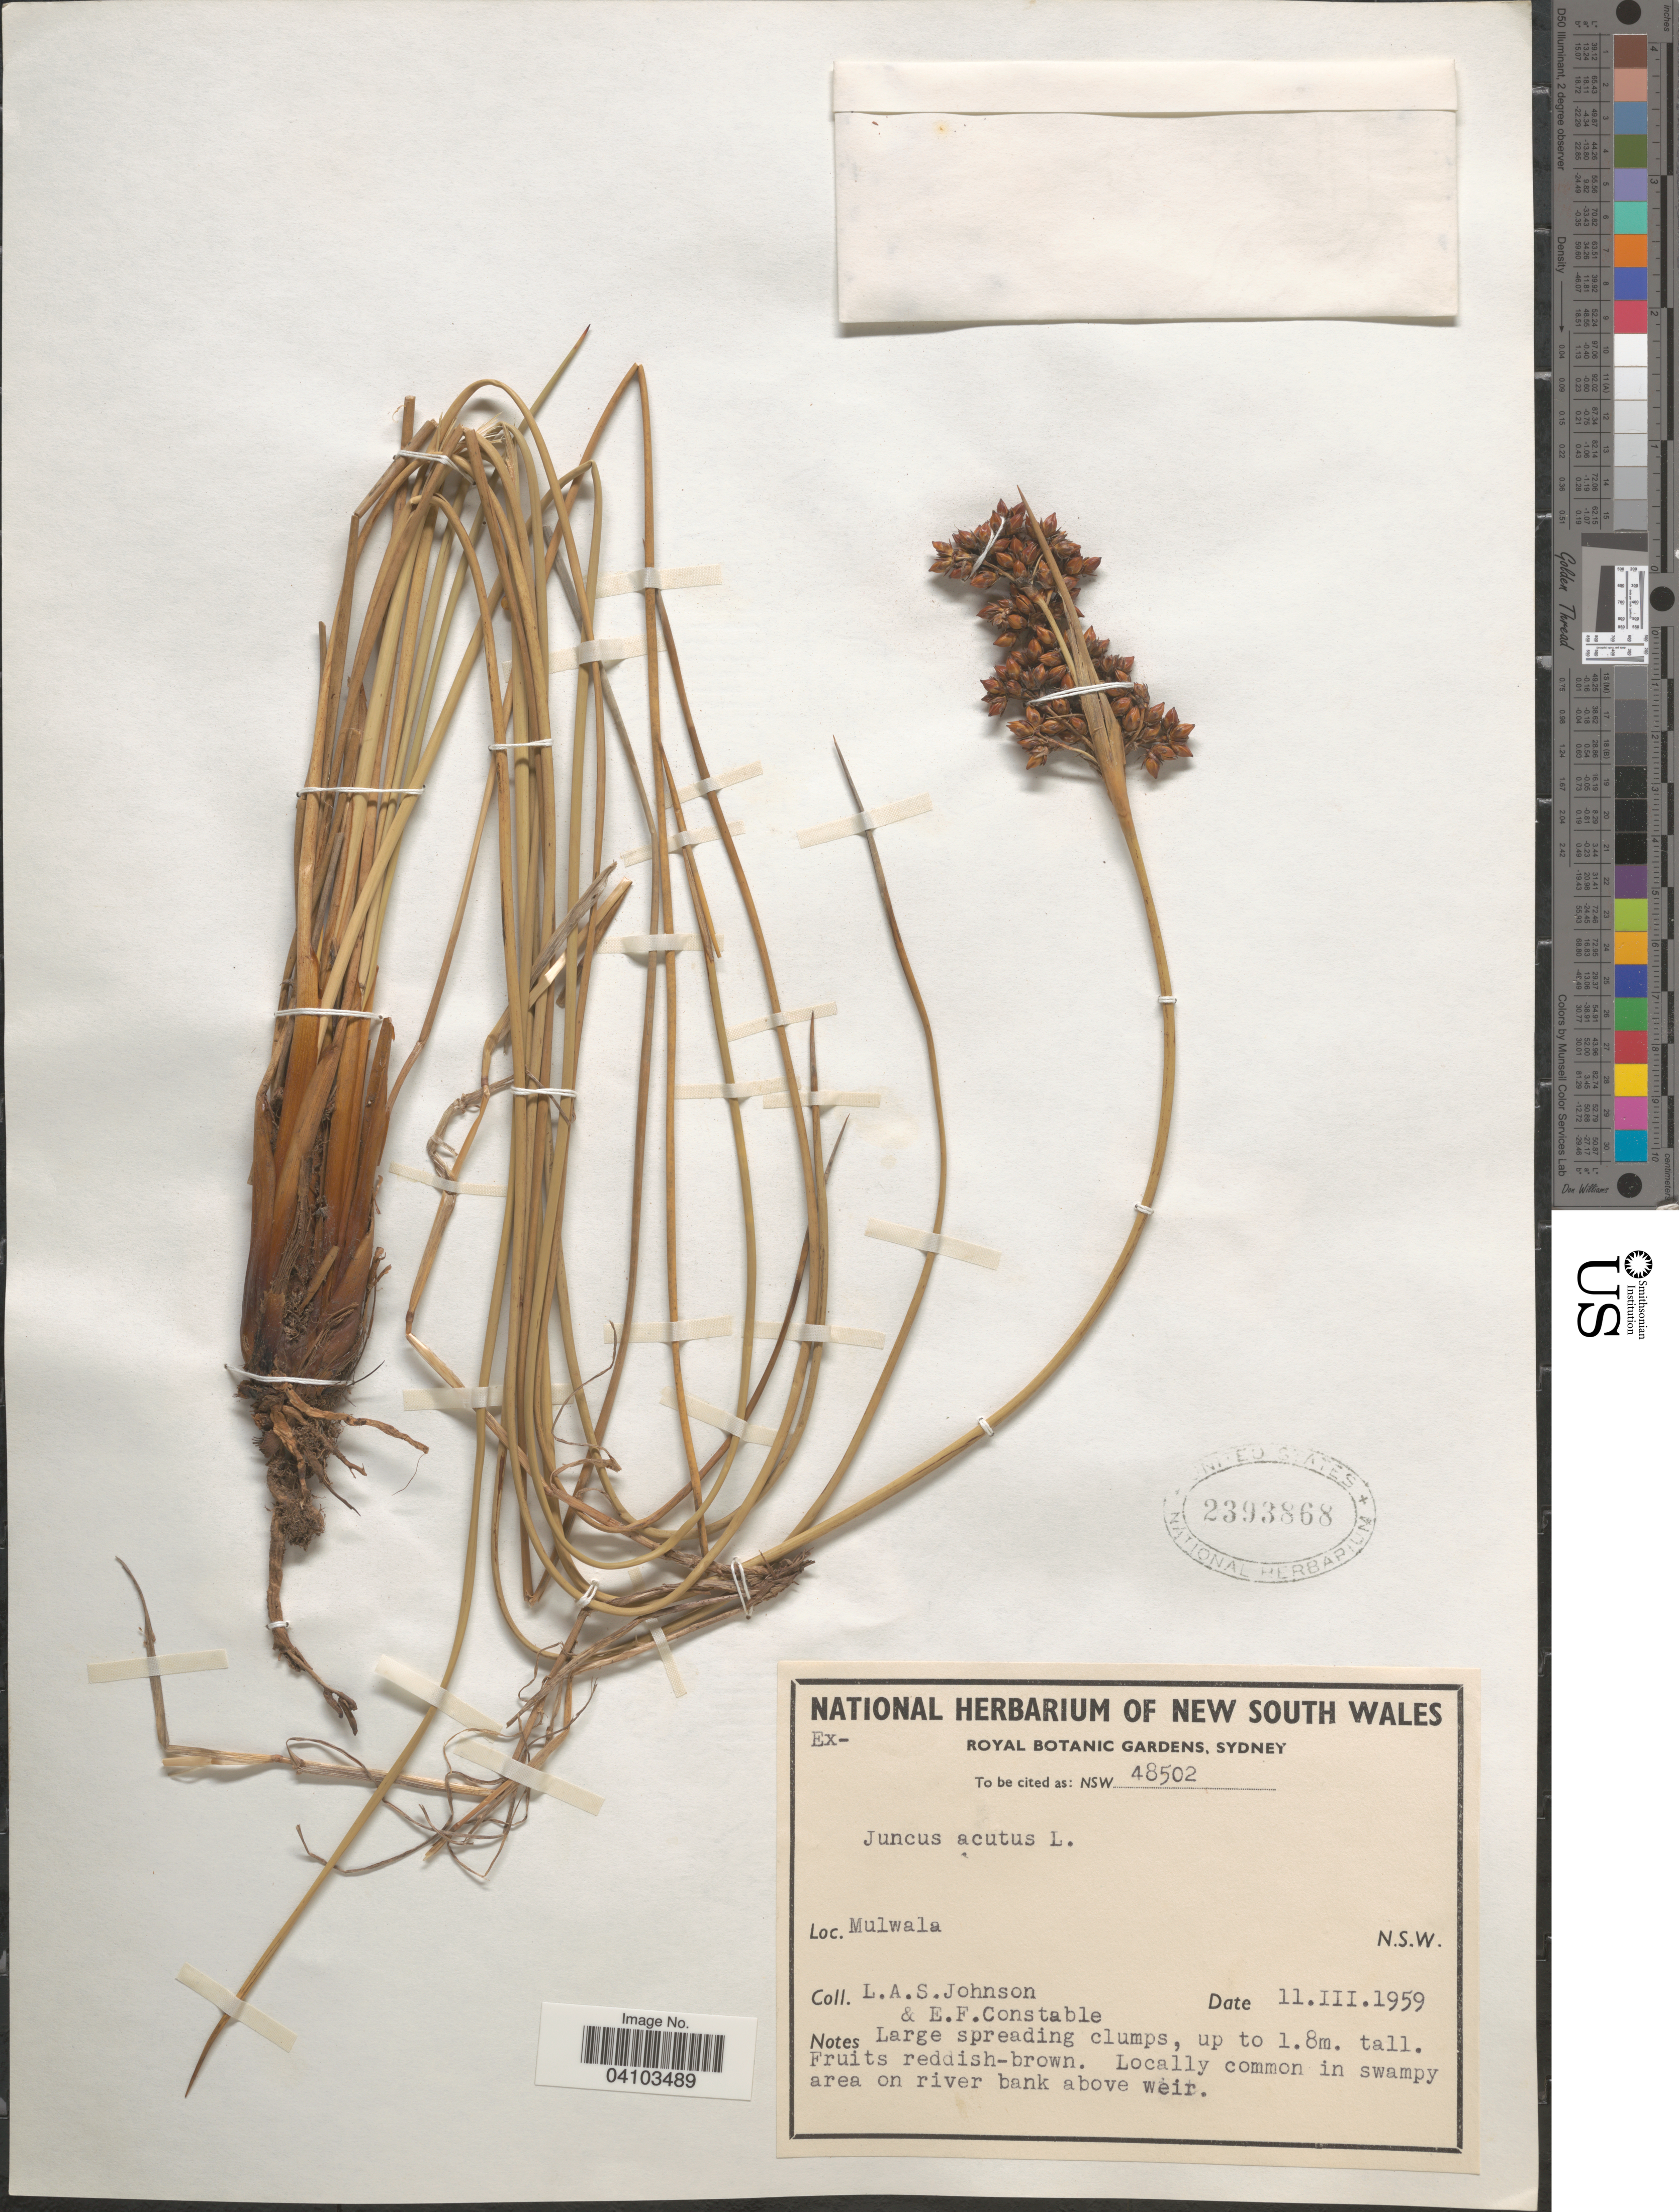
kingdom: Plantae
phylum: Tracheophyta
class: Liliopsida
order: Poales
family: Juncaceae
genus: Juncus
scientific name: Juncus acutus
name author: L.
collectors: L. A. S. Johnson & E. F. Constable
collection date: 1959-03-11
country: Australia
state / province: New South Wales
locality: Mulwala.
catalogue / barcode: US 2393868